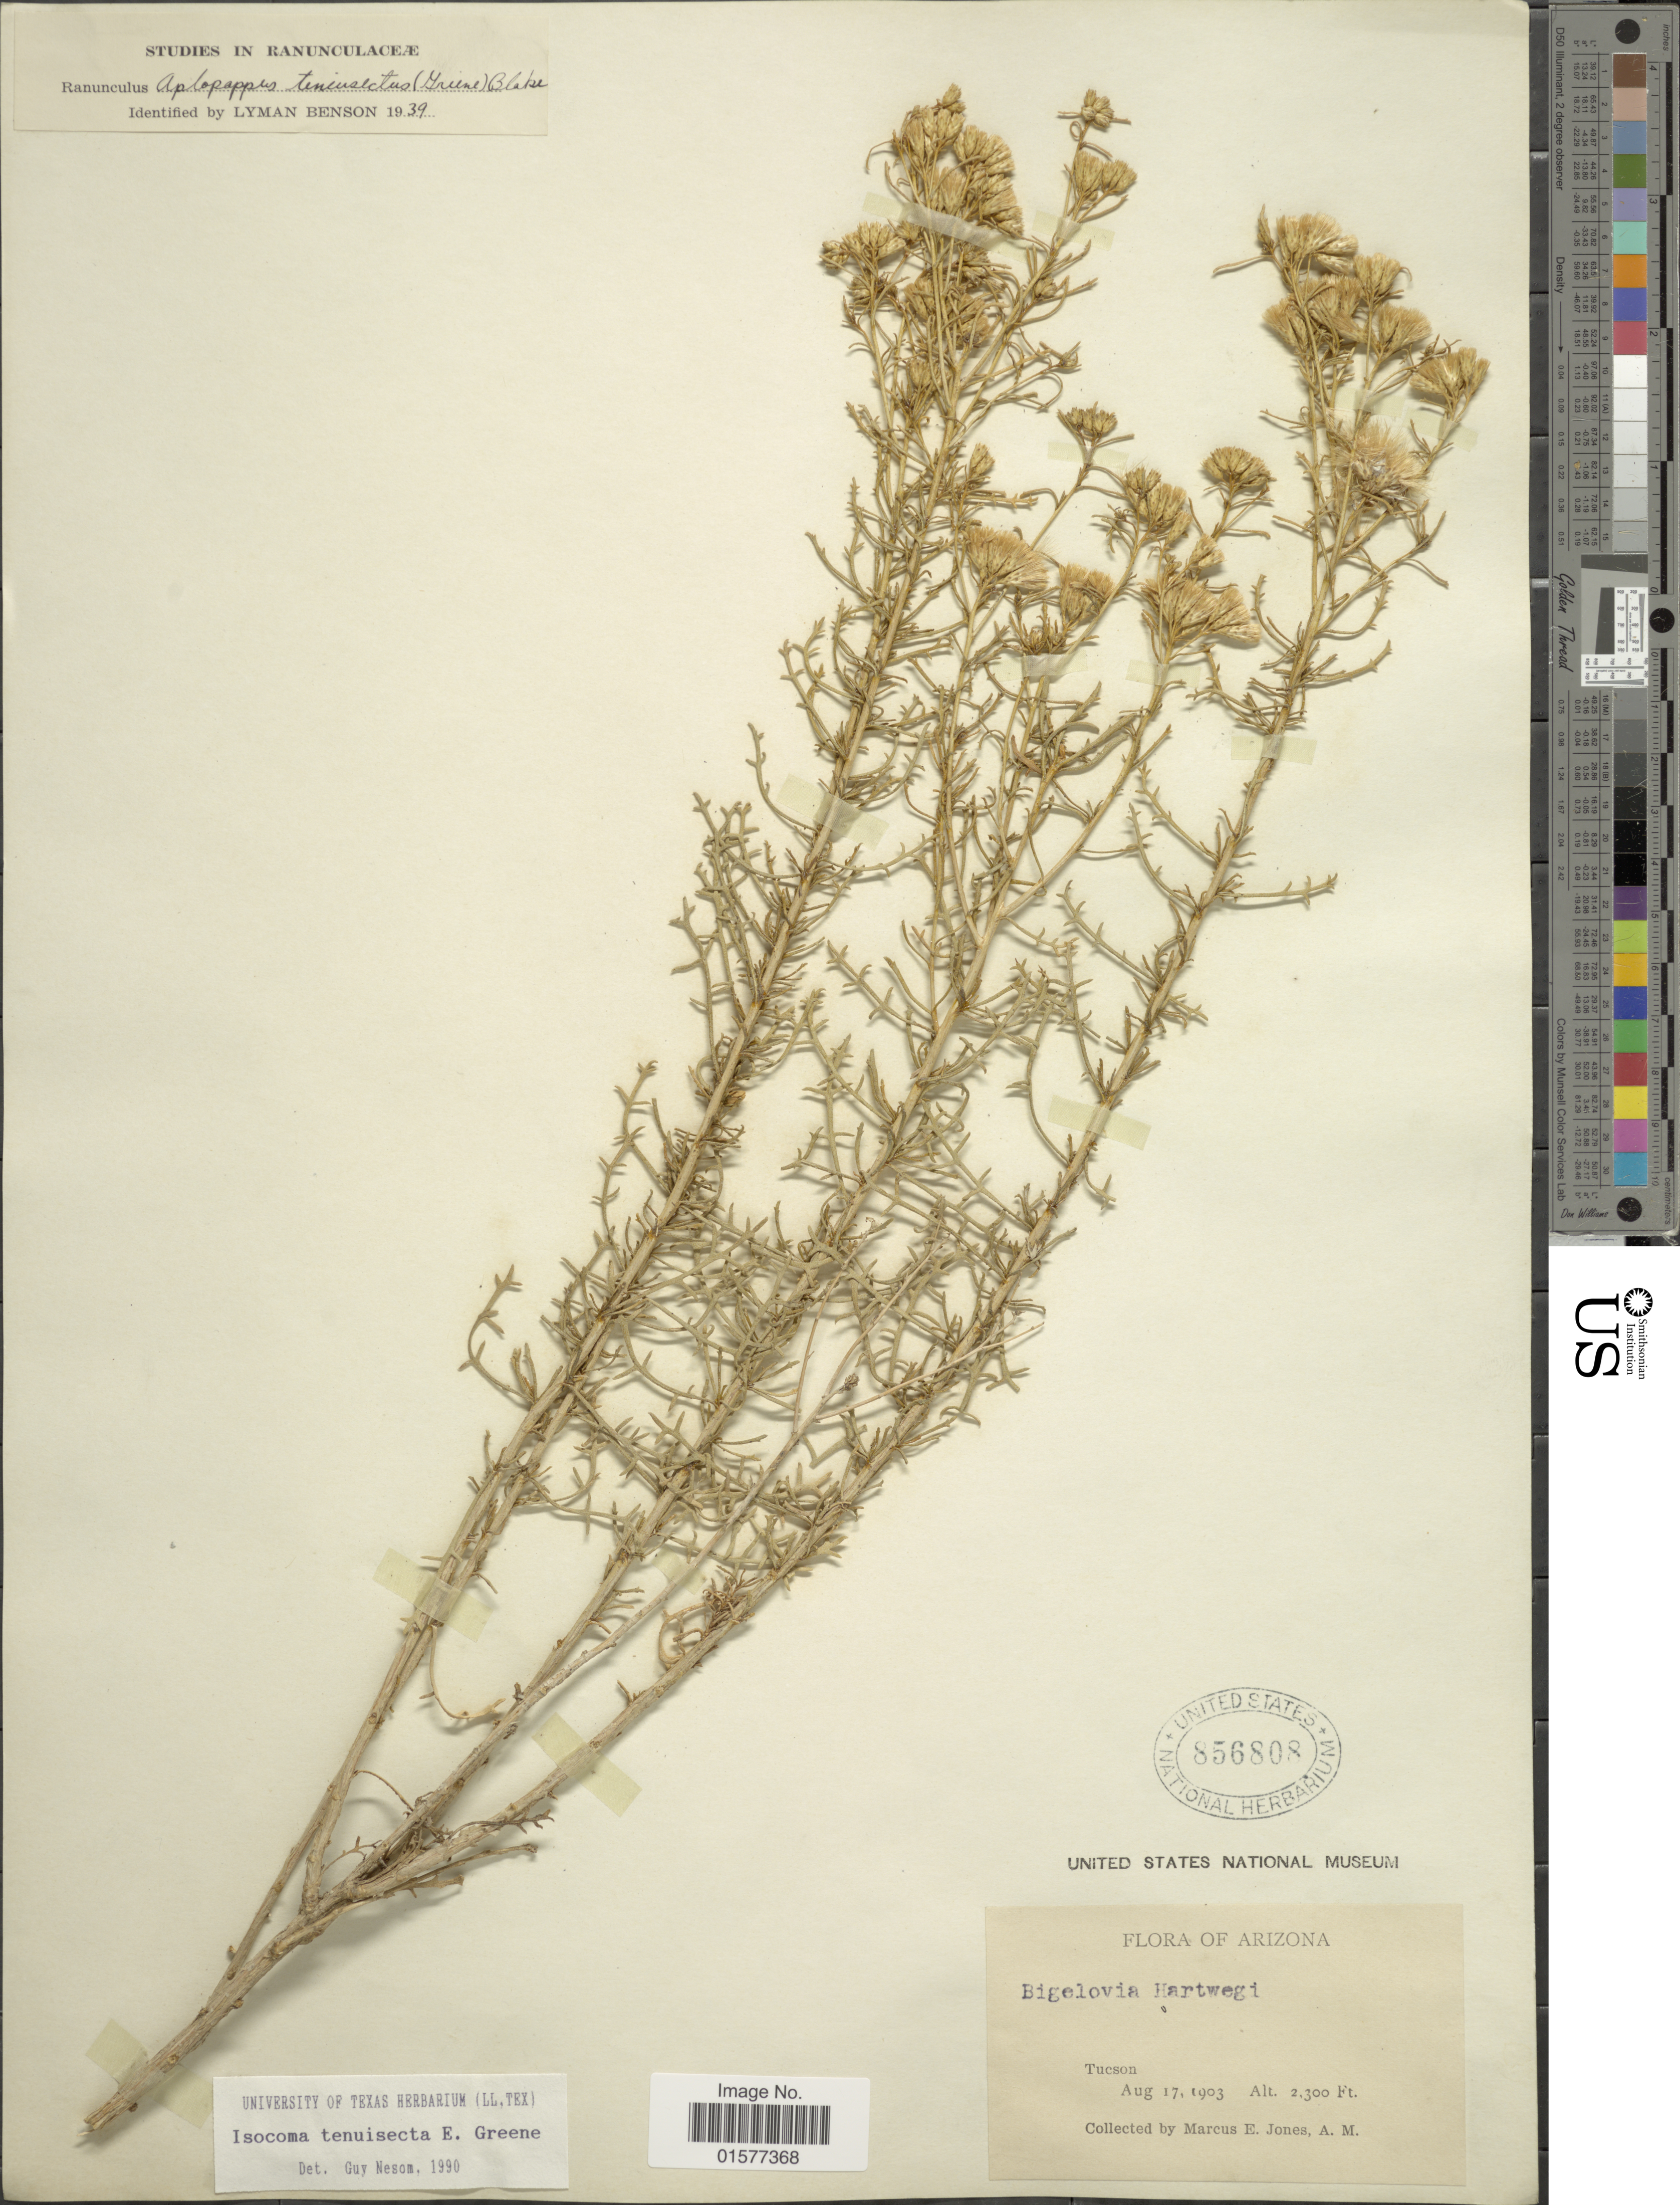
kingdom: Plantae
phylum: Tracheophyta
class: Magnoliopsida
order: Asterales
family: Asteraceae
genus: Isocoma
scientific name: Isocoma tenuisecta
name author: Greene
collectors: M. E. Jones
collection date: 1903-08-17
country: United States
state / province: Arizona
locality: Tucson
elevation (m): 701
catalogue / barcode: US 856808